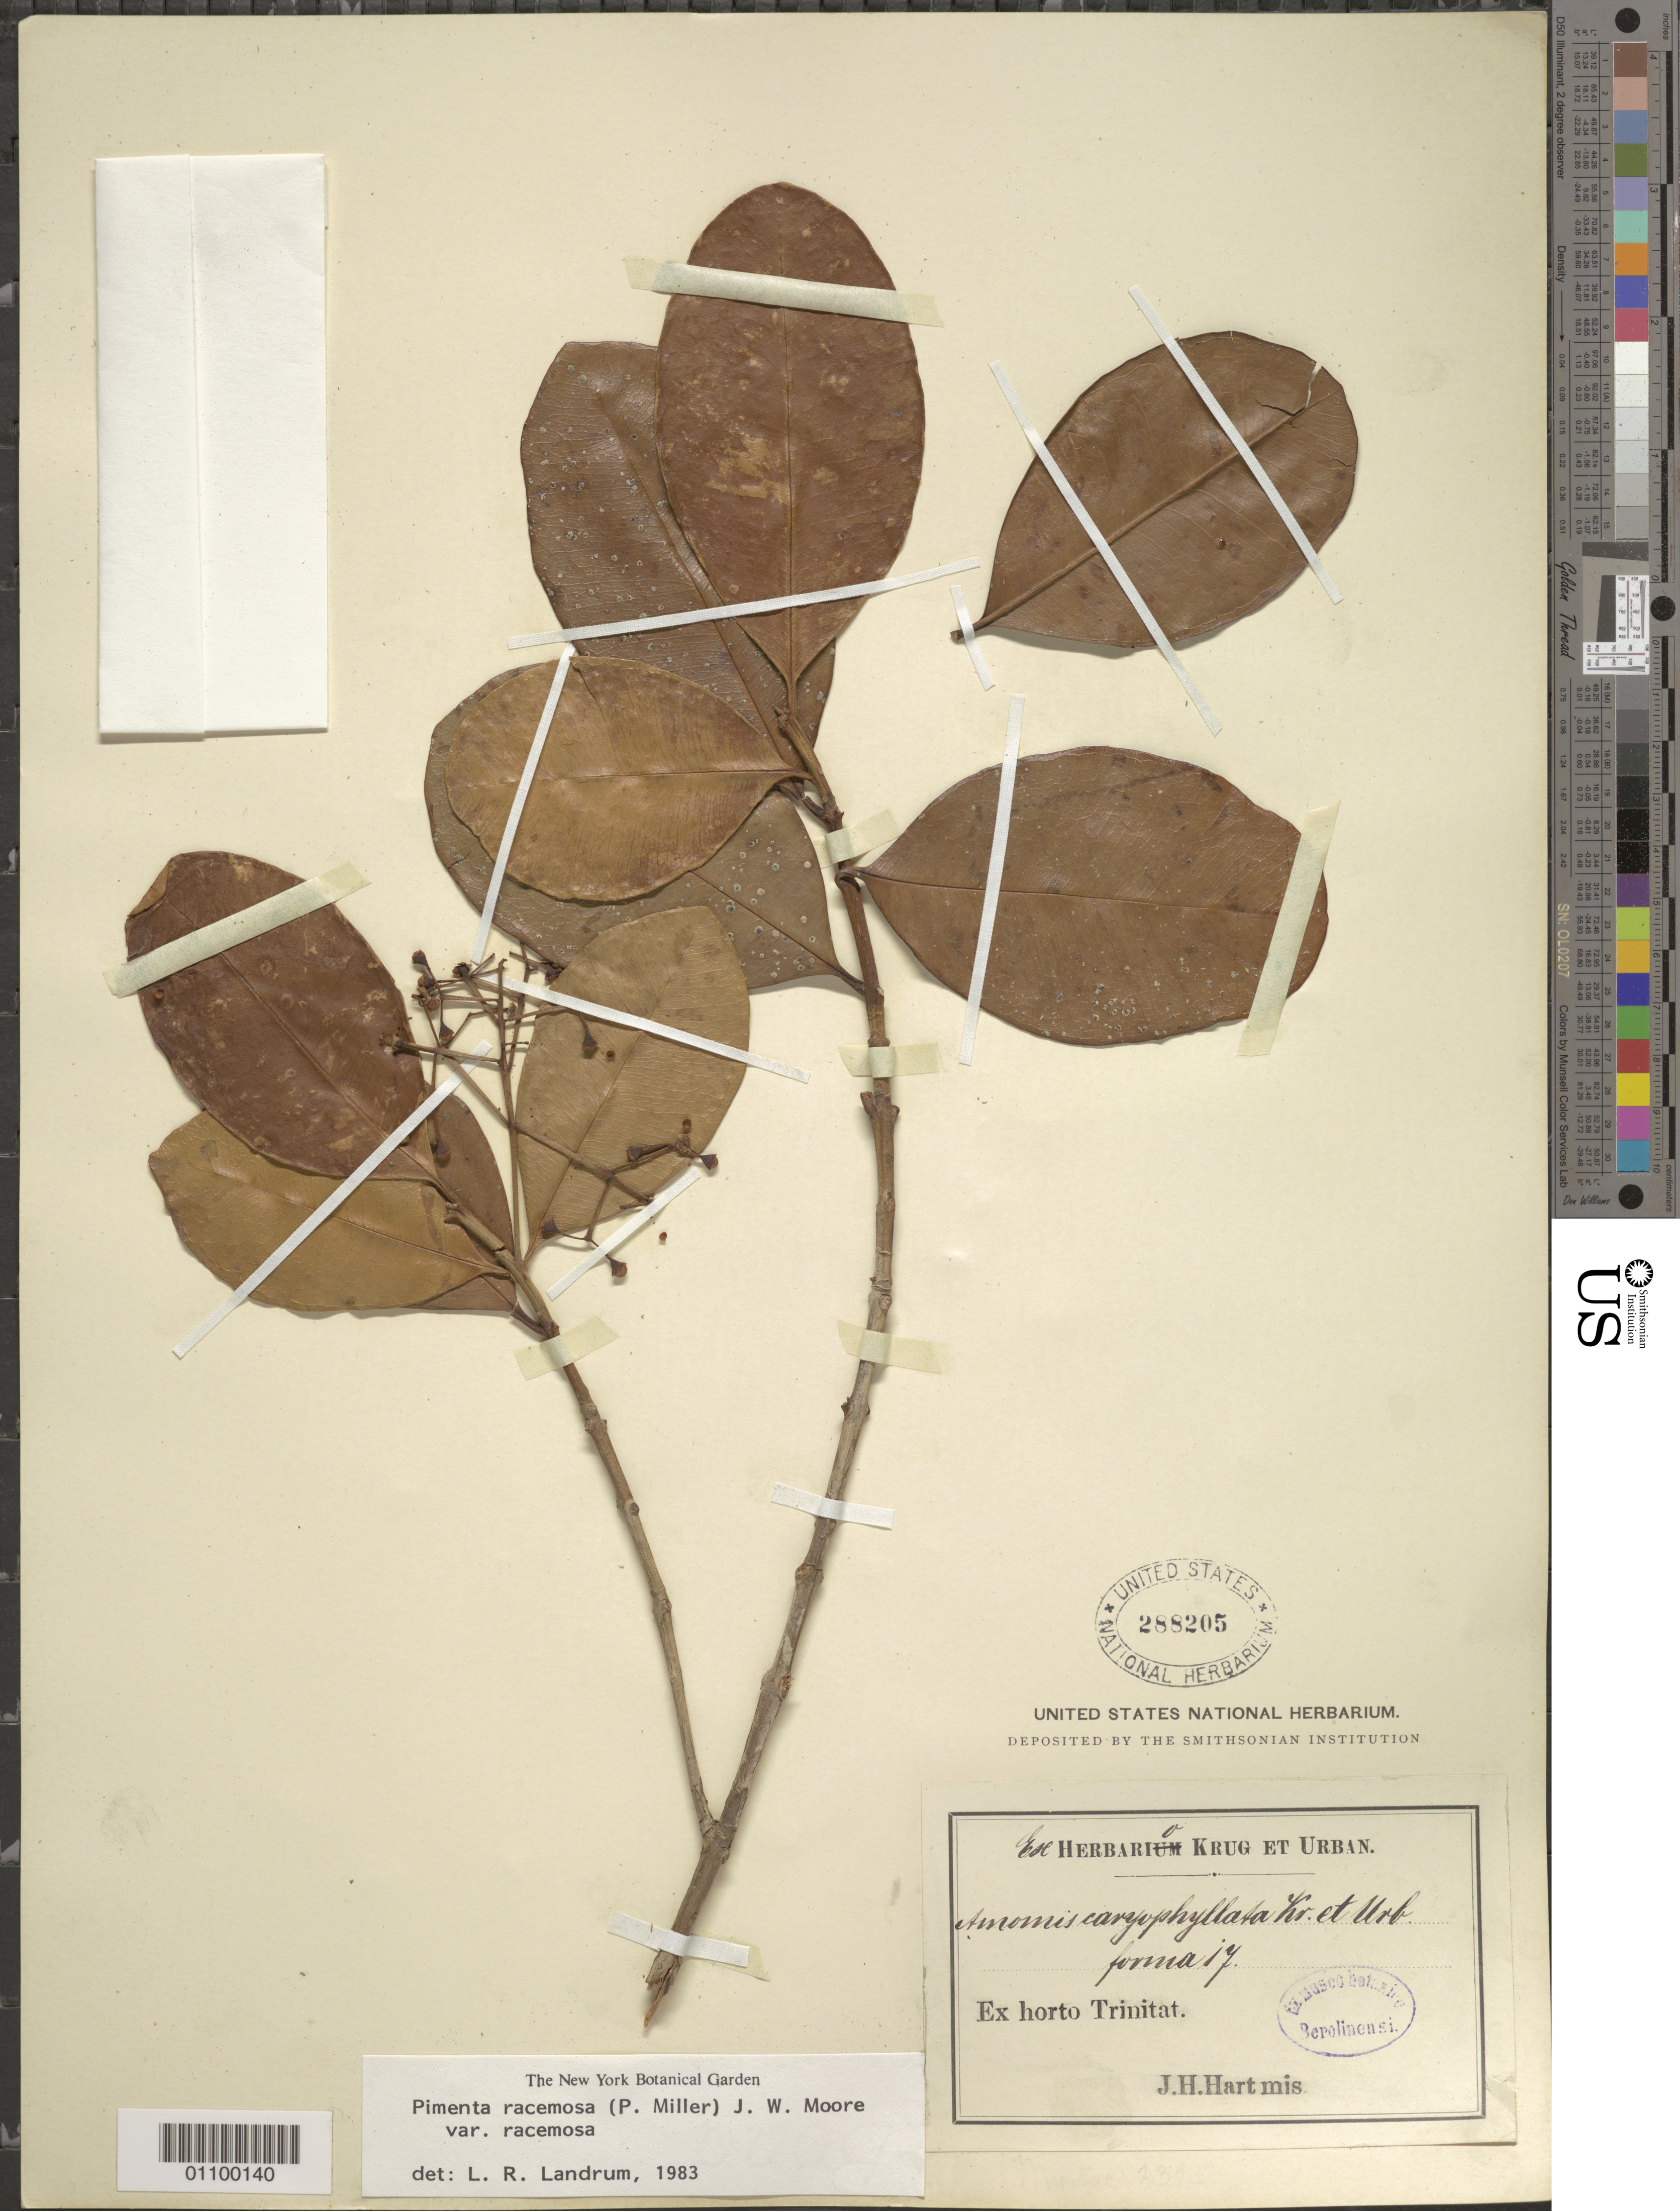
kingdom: Plantae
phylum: Tracheophyta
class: Magnoliopsida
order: Myrtales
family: Myrtaceae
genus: Pimenta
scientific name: Pimenta racemosa var. racemosa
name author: (Mill.) J.W. Moore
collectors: J. H. Hart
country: Trinidad and Tobago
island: Trinidad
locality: Ex horto Trinitat.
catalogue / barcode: US 288205